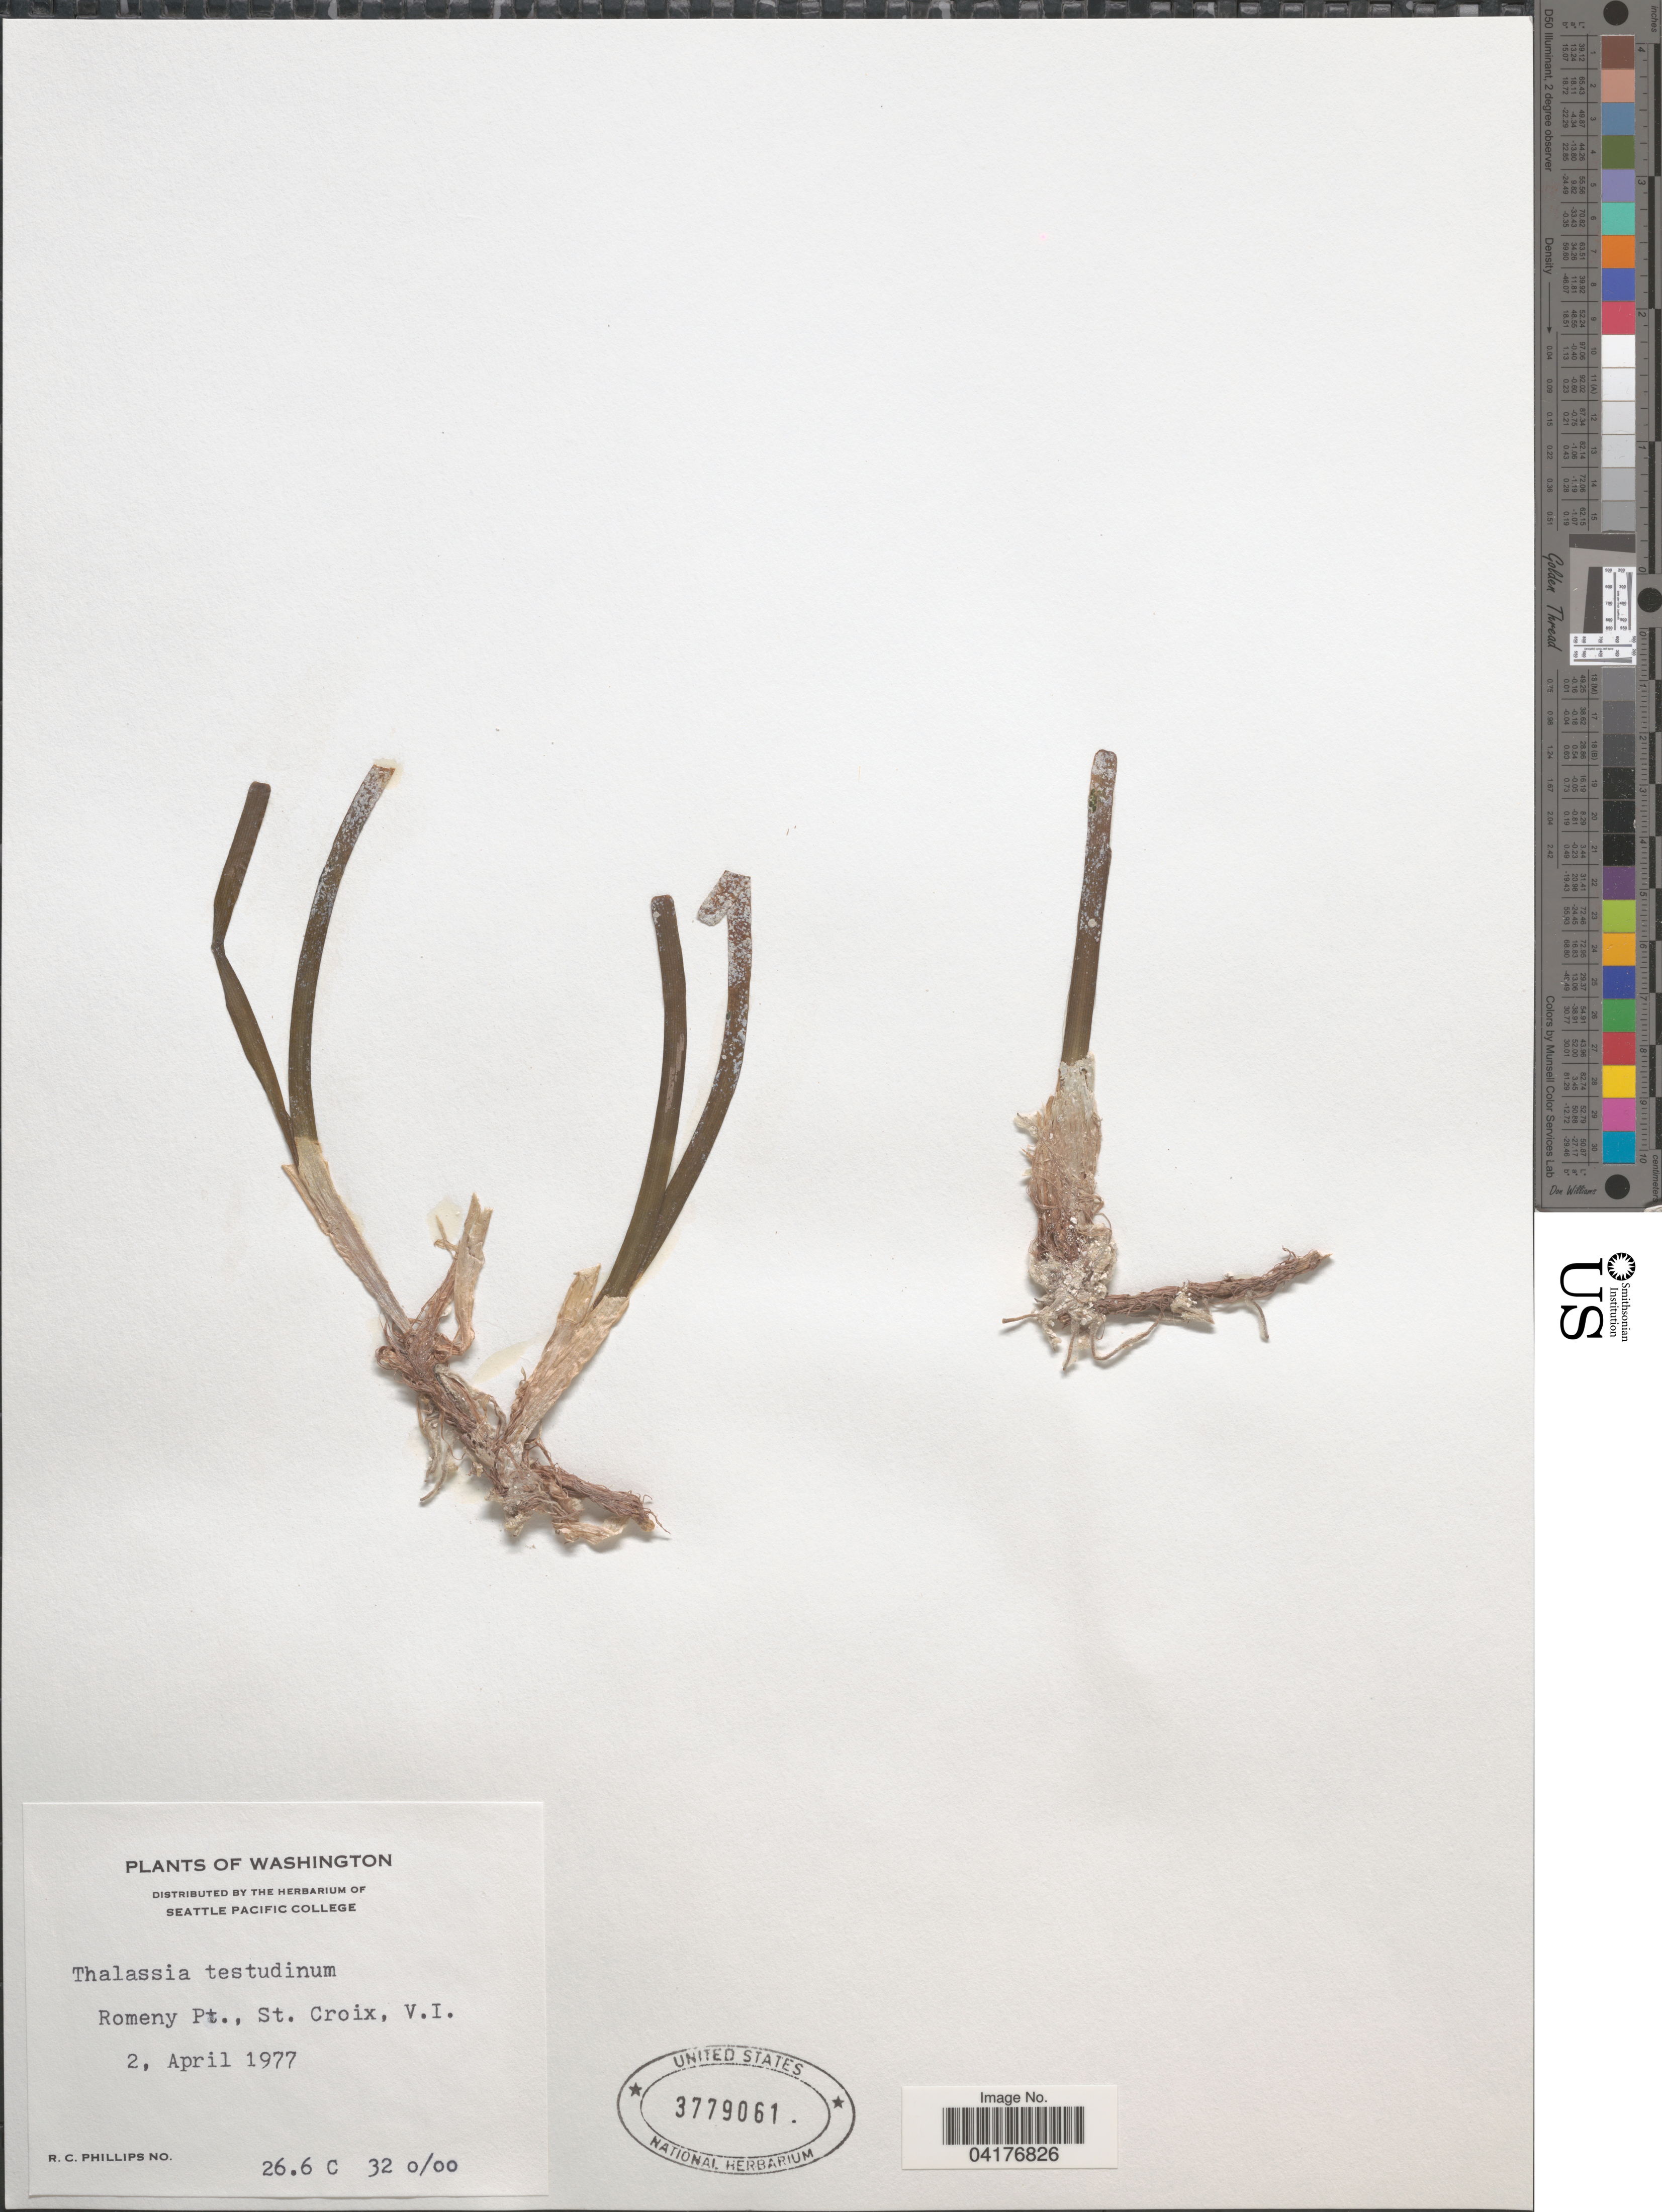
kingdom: Plantae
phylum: Tracheophyta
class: Liliopsida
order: Alismatales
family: Hydrocharitaceae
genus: Thalassia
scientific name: Thalassia testudinum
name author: Banks & Sol. ex K.D. Koenig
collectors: R. C. Phillips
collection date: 1977-04-02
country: U.S. Virgin Islands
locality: Romney Pt., St. Croix, V.I.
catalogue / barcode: US 3779061